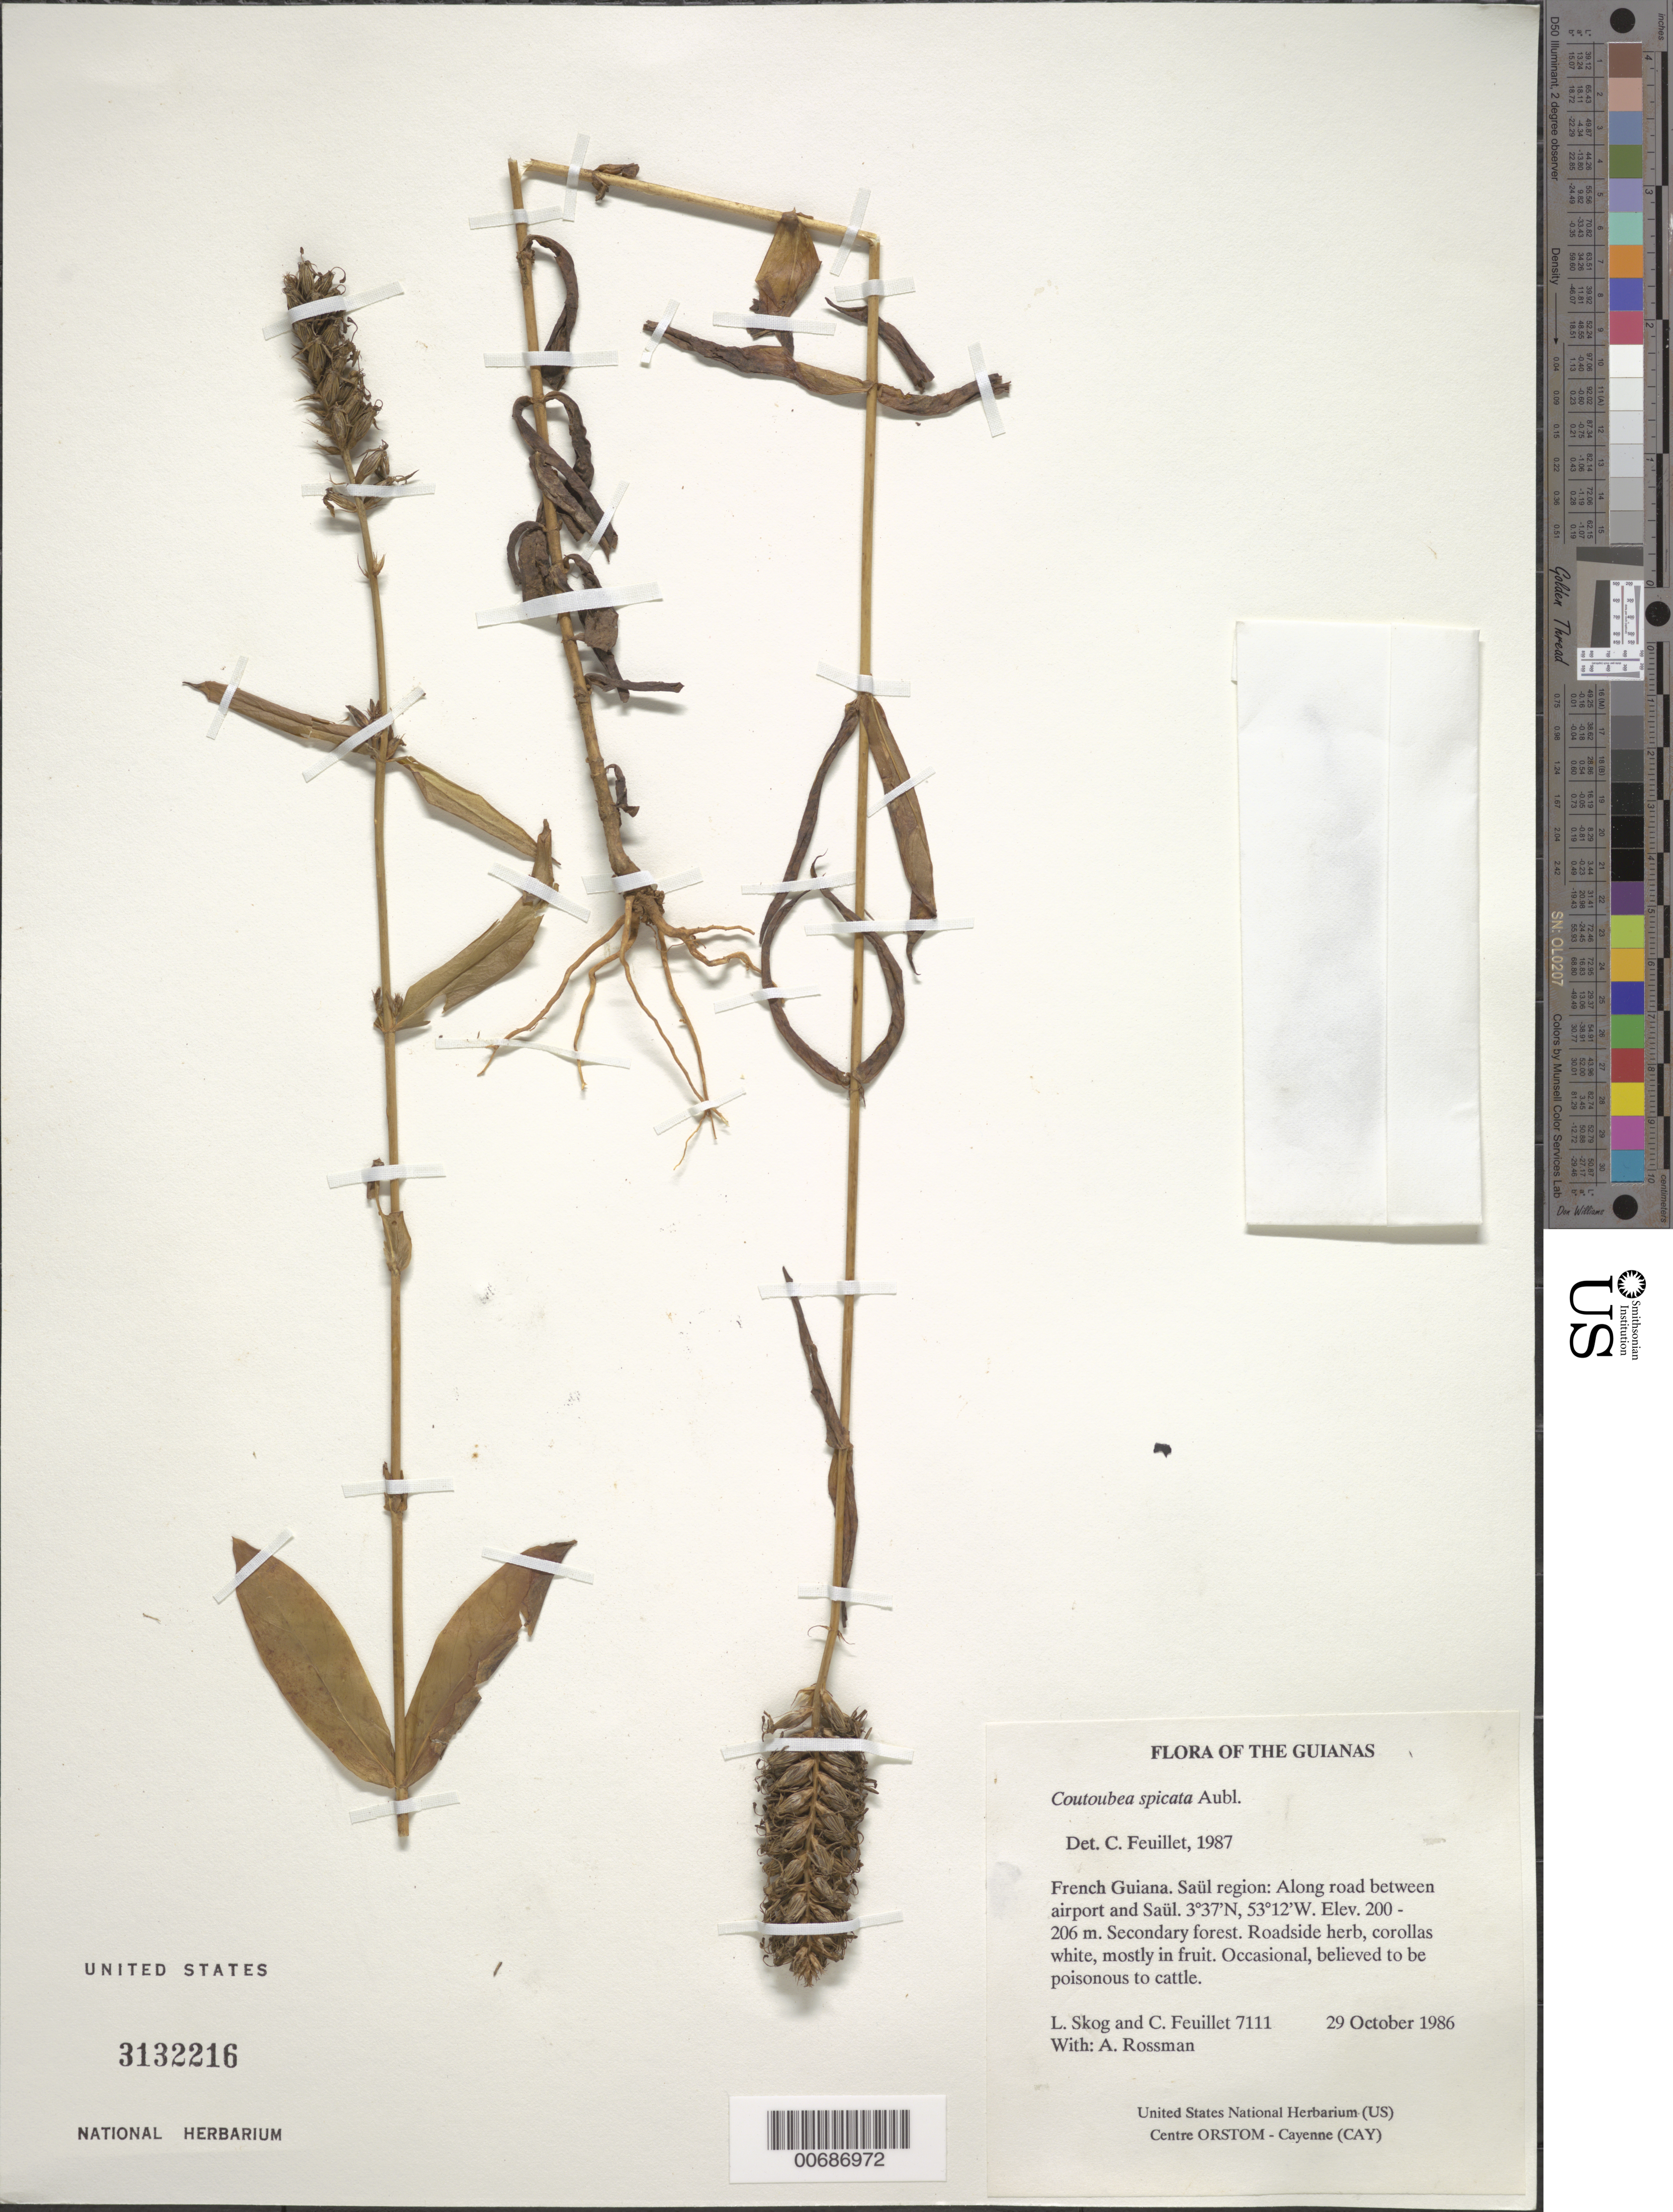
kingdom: Plantae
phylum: Tracheophyta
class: Magnoliopsida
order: Gentianales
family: Gentianaceae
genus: Coutoubea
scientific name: Coutoubea spicata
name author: Aubl.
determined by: Feuillet, C.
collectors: L. E. Skog, C. Feuillet & A. Rossman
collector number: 7111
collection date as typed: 29 October 1986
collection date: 1986-10-29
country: French Guiana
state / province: Saint-Laurent-du-Maroni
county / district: Saül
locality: Along road between airport and Saül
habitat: Secondary forest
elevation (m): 200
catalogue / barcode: US 3132216